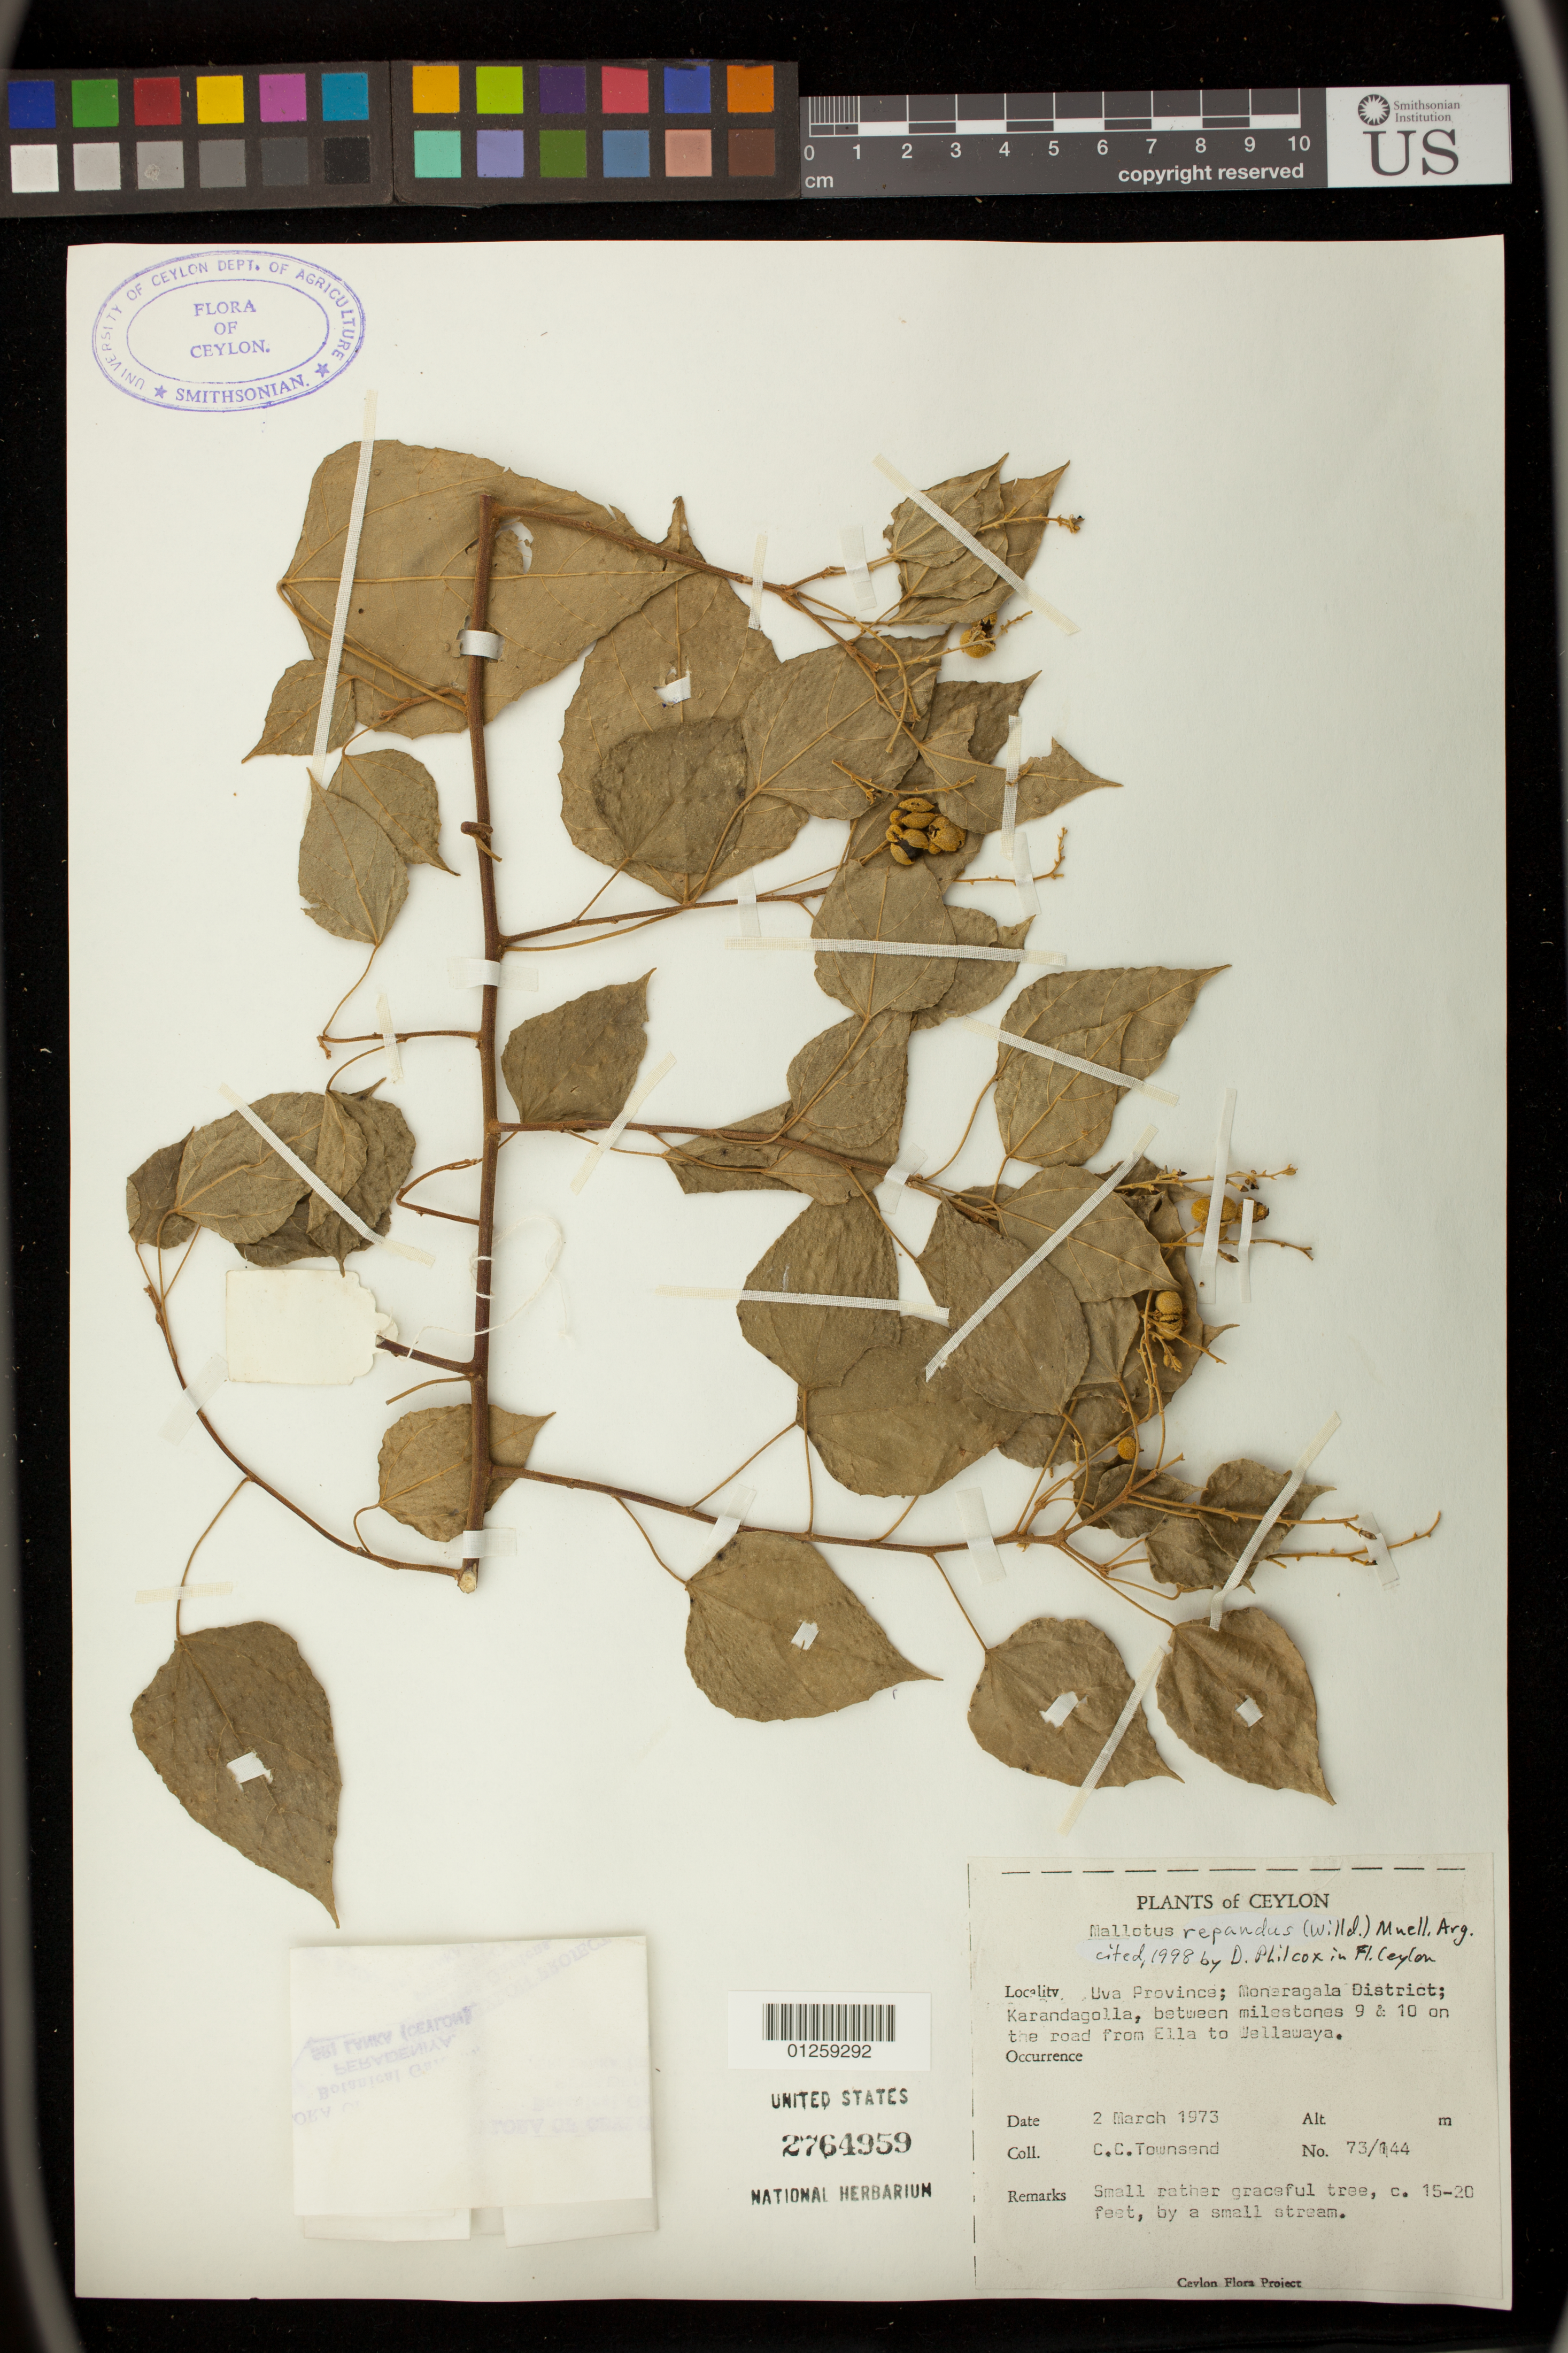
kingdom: Plantae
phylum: Tracheophyta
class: Magnoliopsida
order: Malpighiales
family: Euphorbiaceae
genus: Mallotus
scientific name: Mallotus repandus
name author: (Rottler) Müll. Arg.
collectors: C. Townshend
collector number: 73/144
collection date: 1973-03-02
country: Sri Lanka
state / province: Uva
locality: Moneragala District; Karandagolla, between milestones 9 & 10 on the road from Ella to Wellawaya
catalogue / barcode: US 2764959